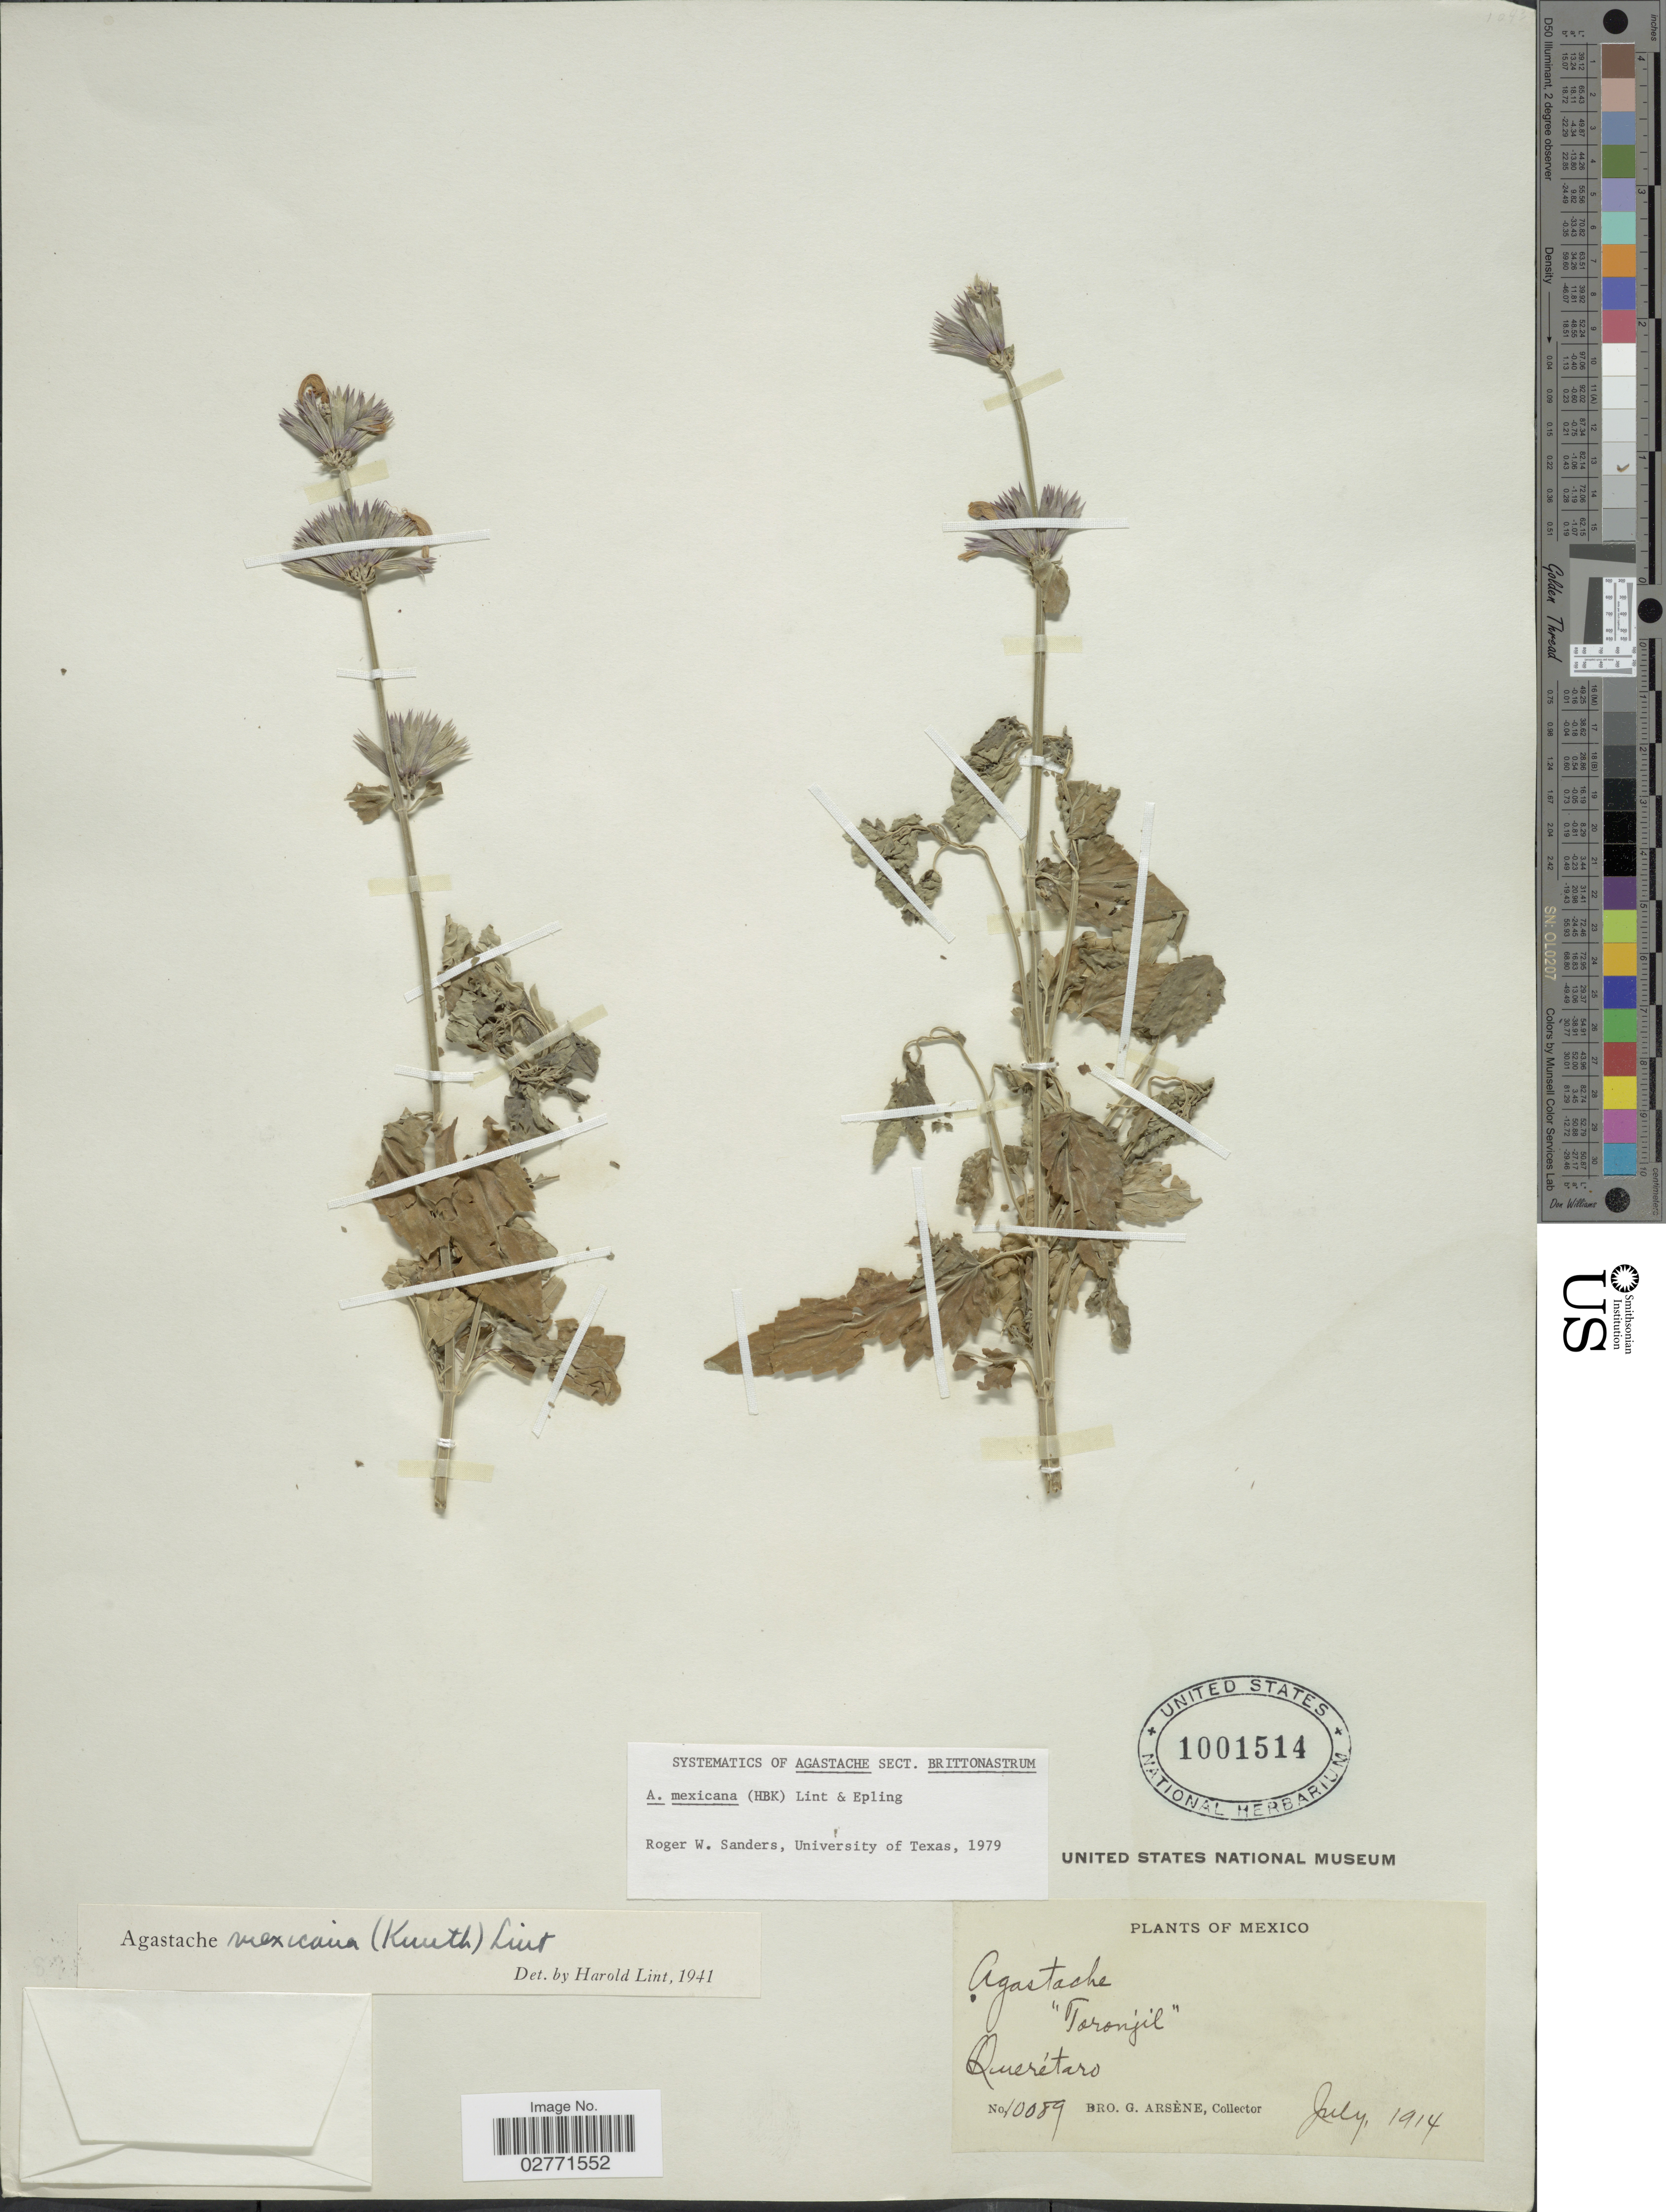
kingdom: Plantae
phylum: Tracheophyta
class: Magnoliopsida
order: Lamiales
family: Lamiaceae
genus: Agastache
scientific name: Agastache mexicana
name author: (Kunth) Lint & Epling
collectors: Bro. G. Arsène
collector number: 10089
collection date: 1914-07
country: Mexico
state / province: Querétaro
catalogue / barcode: US 1001514